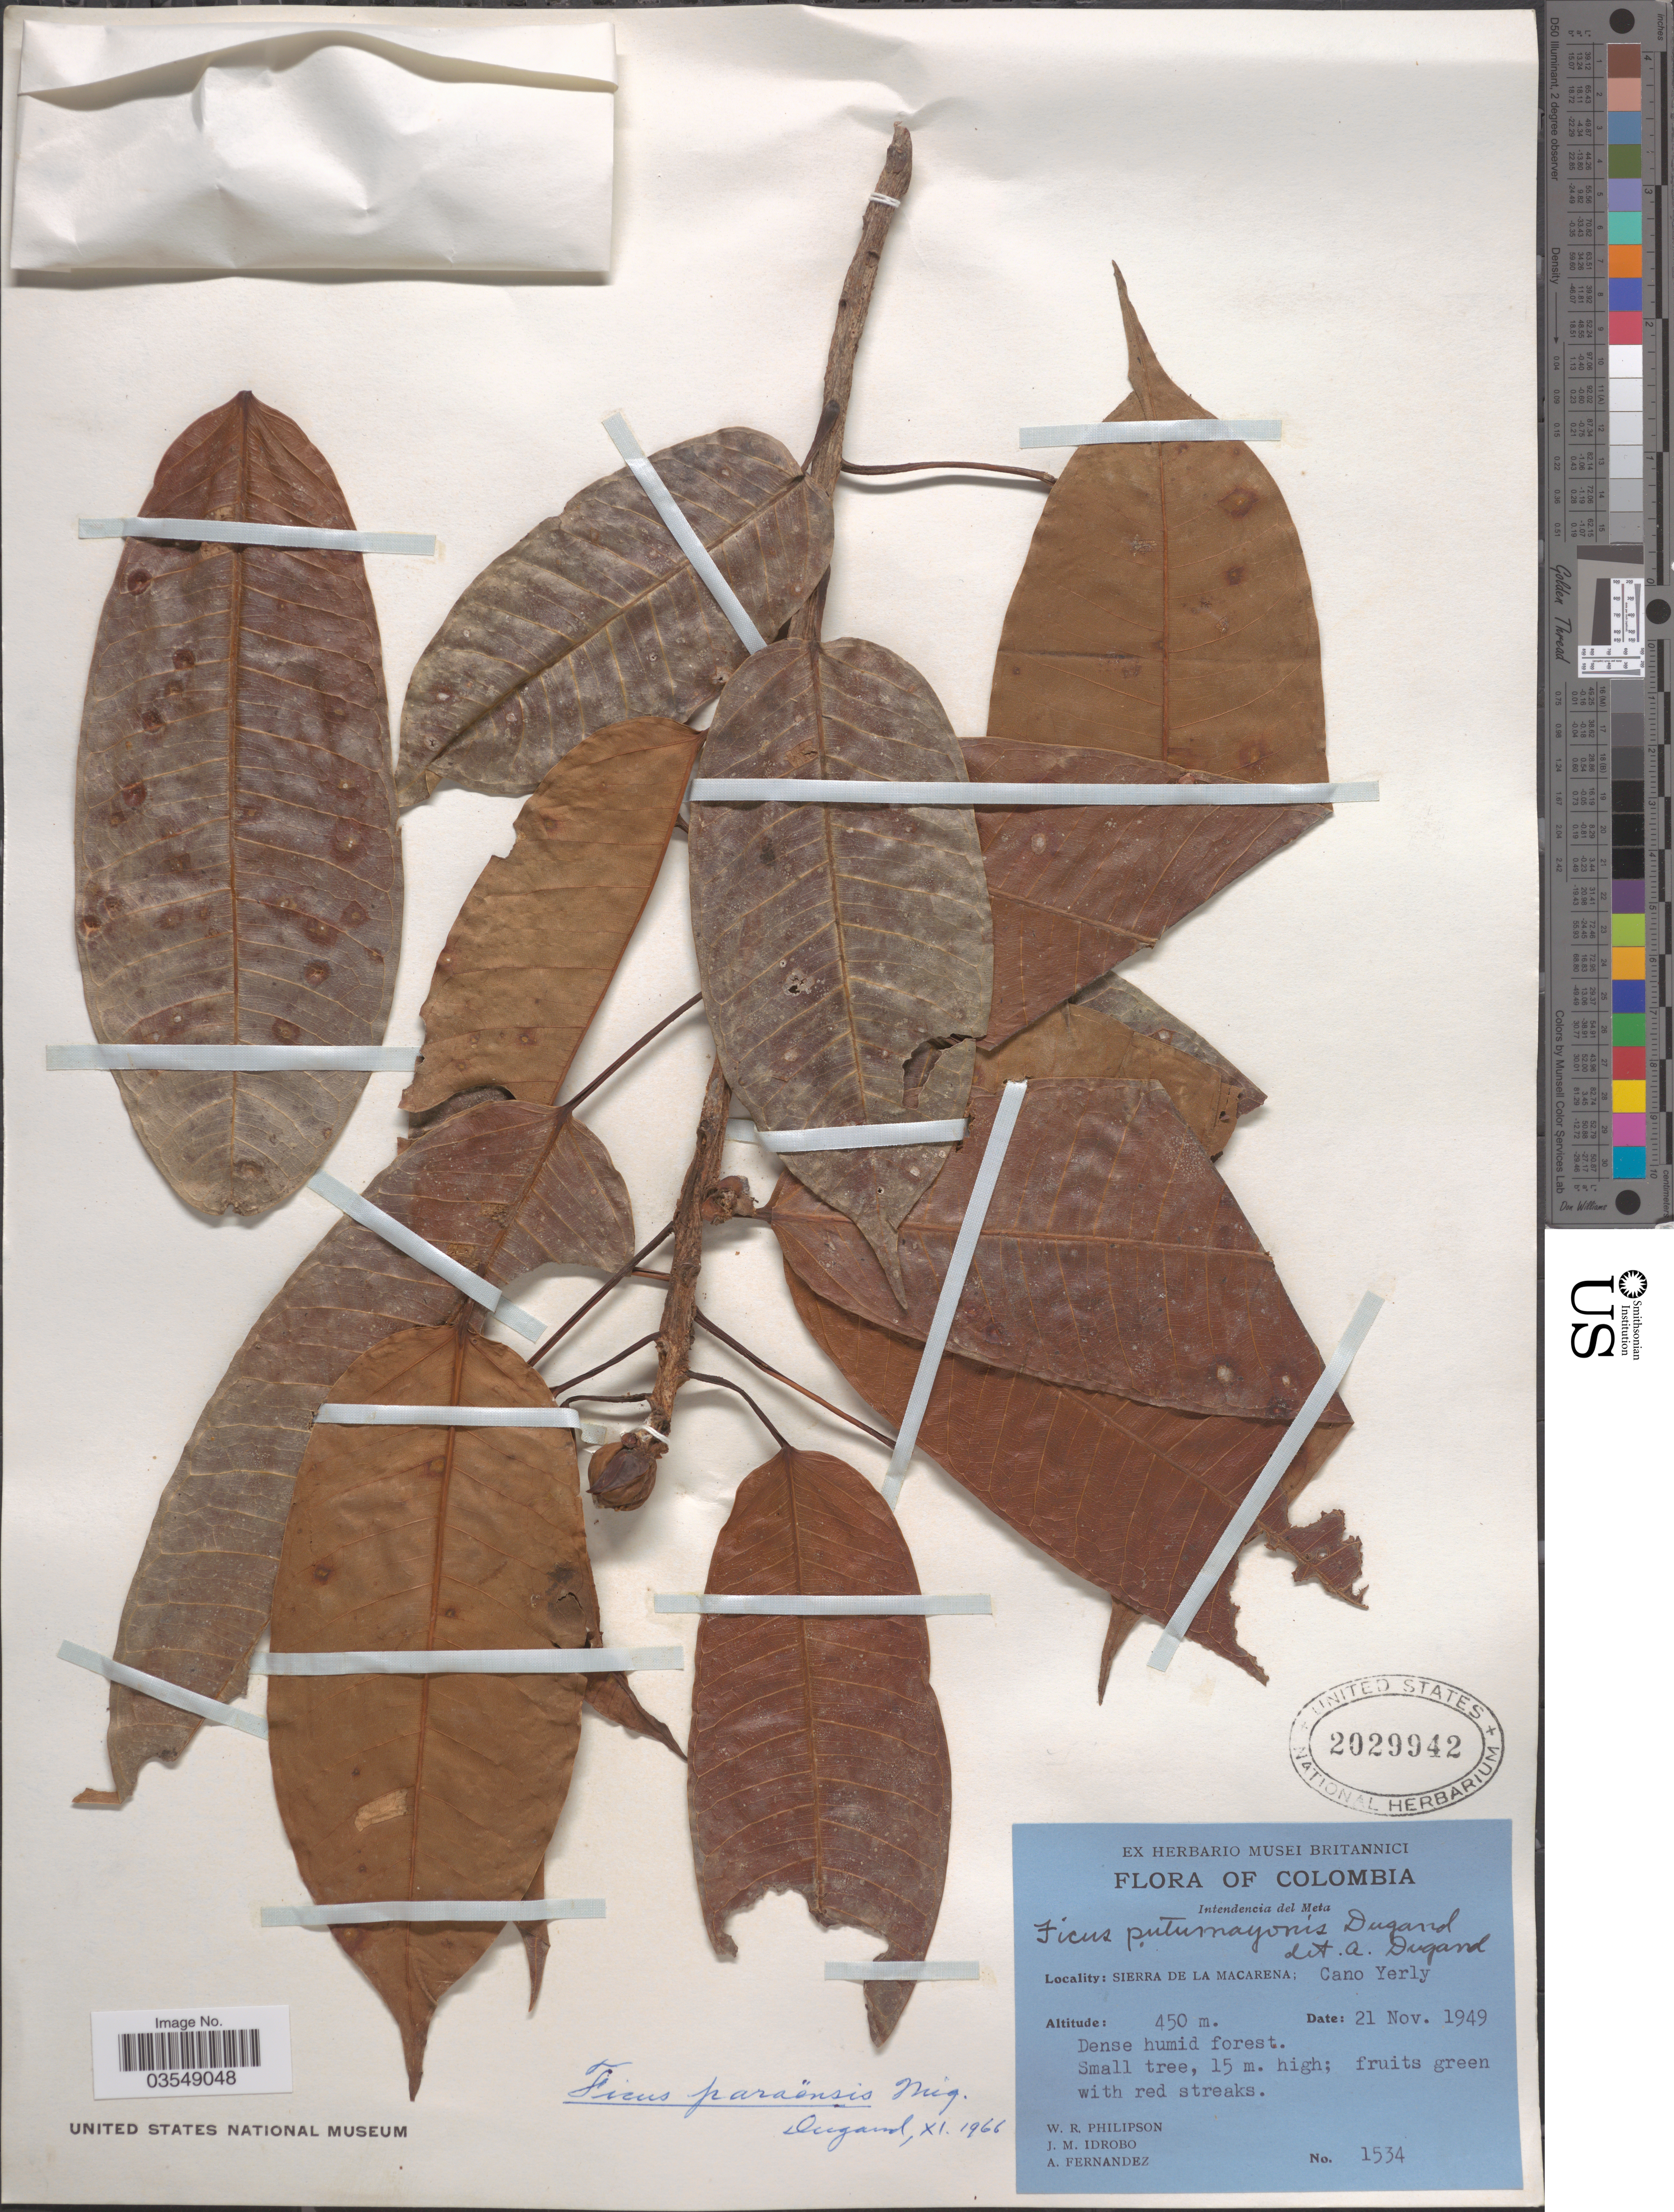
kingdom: Plantae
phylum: Tracheophyta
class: Magnoliopsida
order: Rosales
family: Moraceae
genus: Ficus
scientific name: Ficus paraensis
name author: (Miq.) Miq.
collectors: W. R. Philipson, J. M. Idrobo & A. Fernandez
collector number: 1534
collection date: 1949-11-21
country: Colombia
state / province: Meta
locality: Intendencia del Meta. Sierra de La Macarena; Cano Yerly.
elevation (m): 450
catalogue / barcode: US 2029942